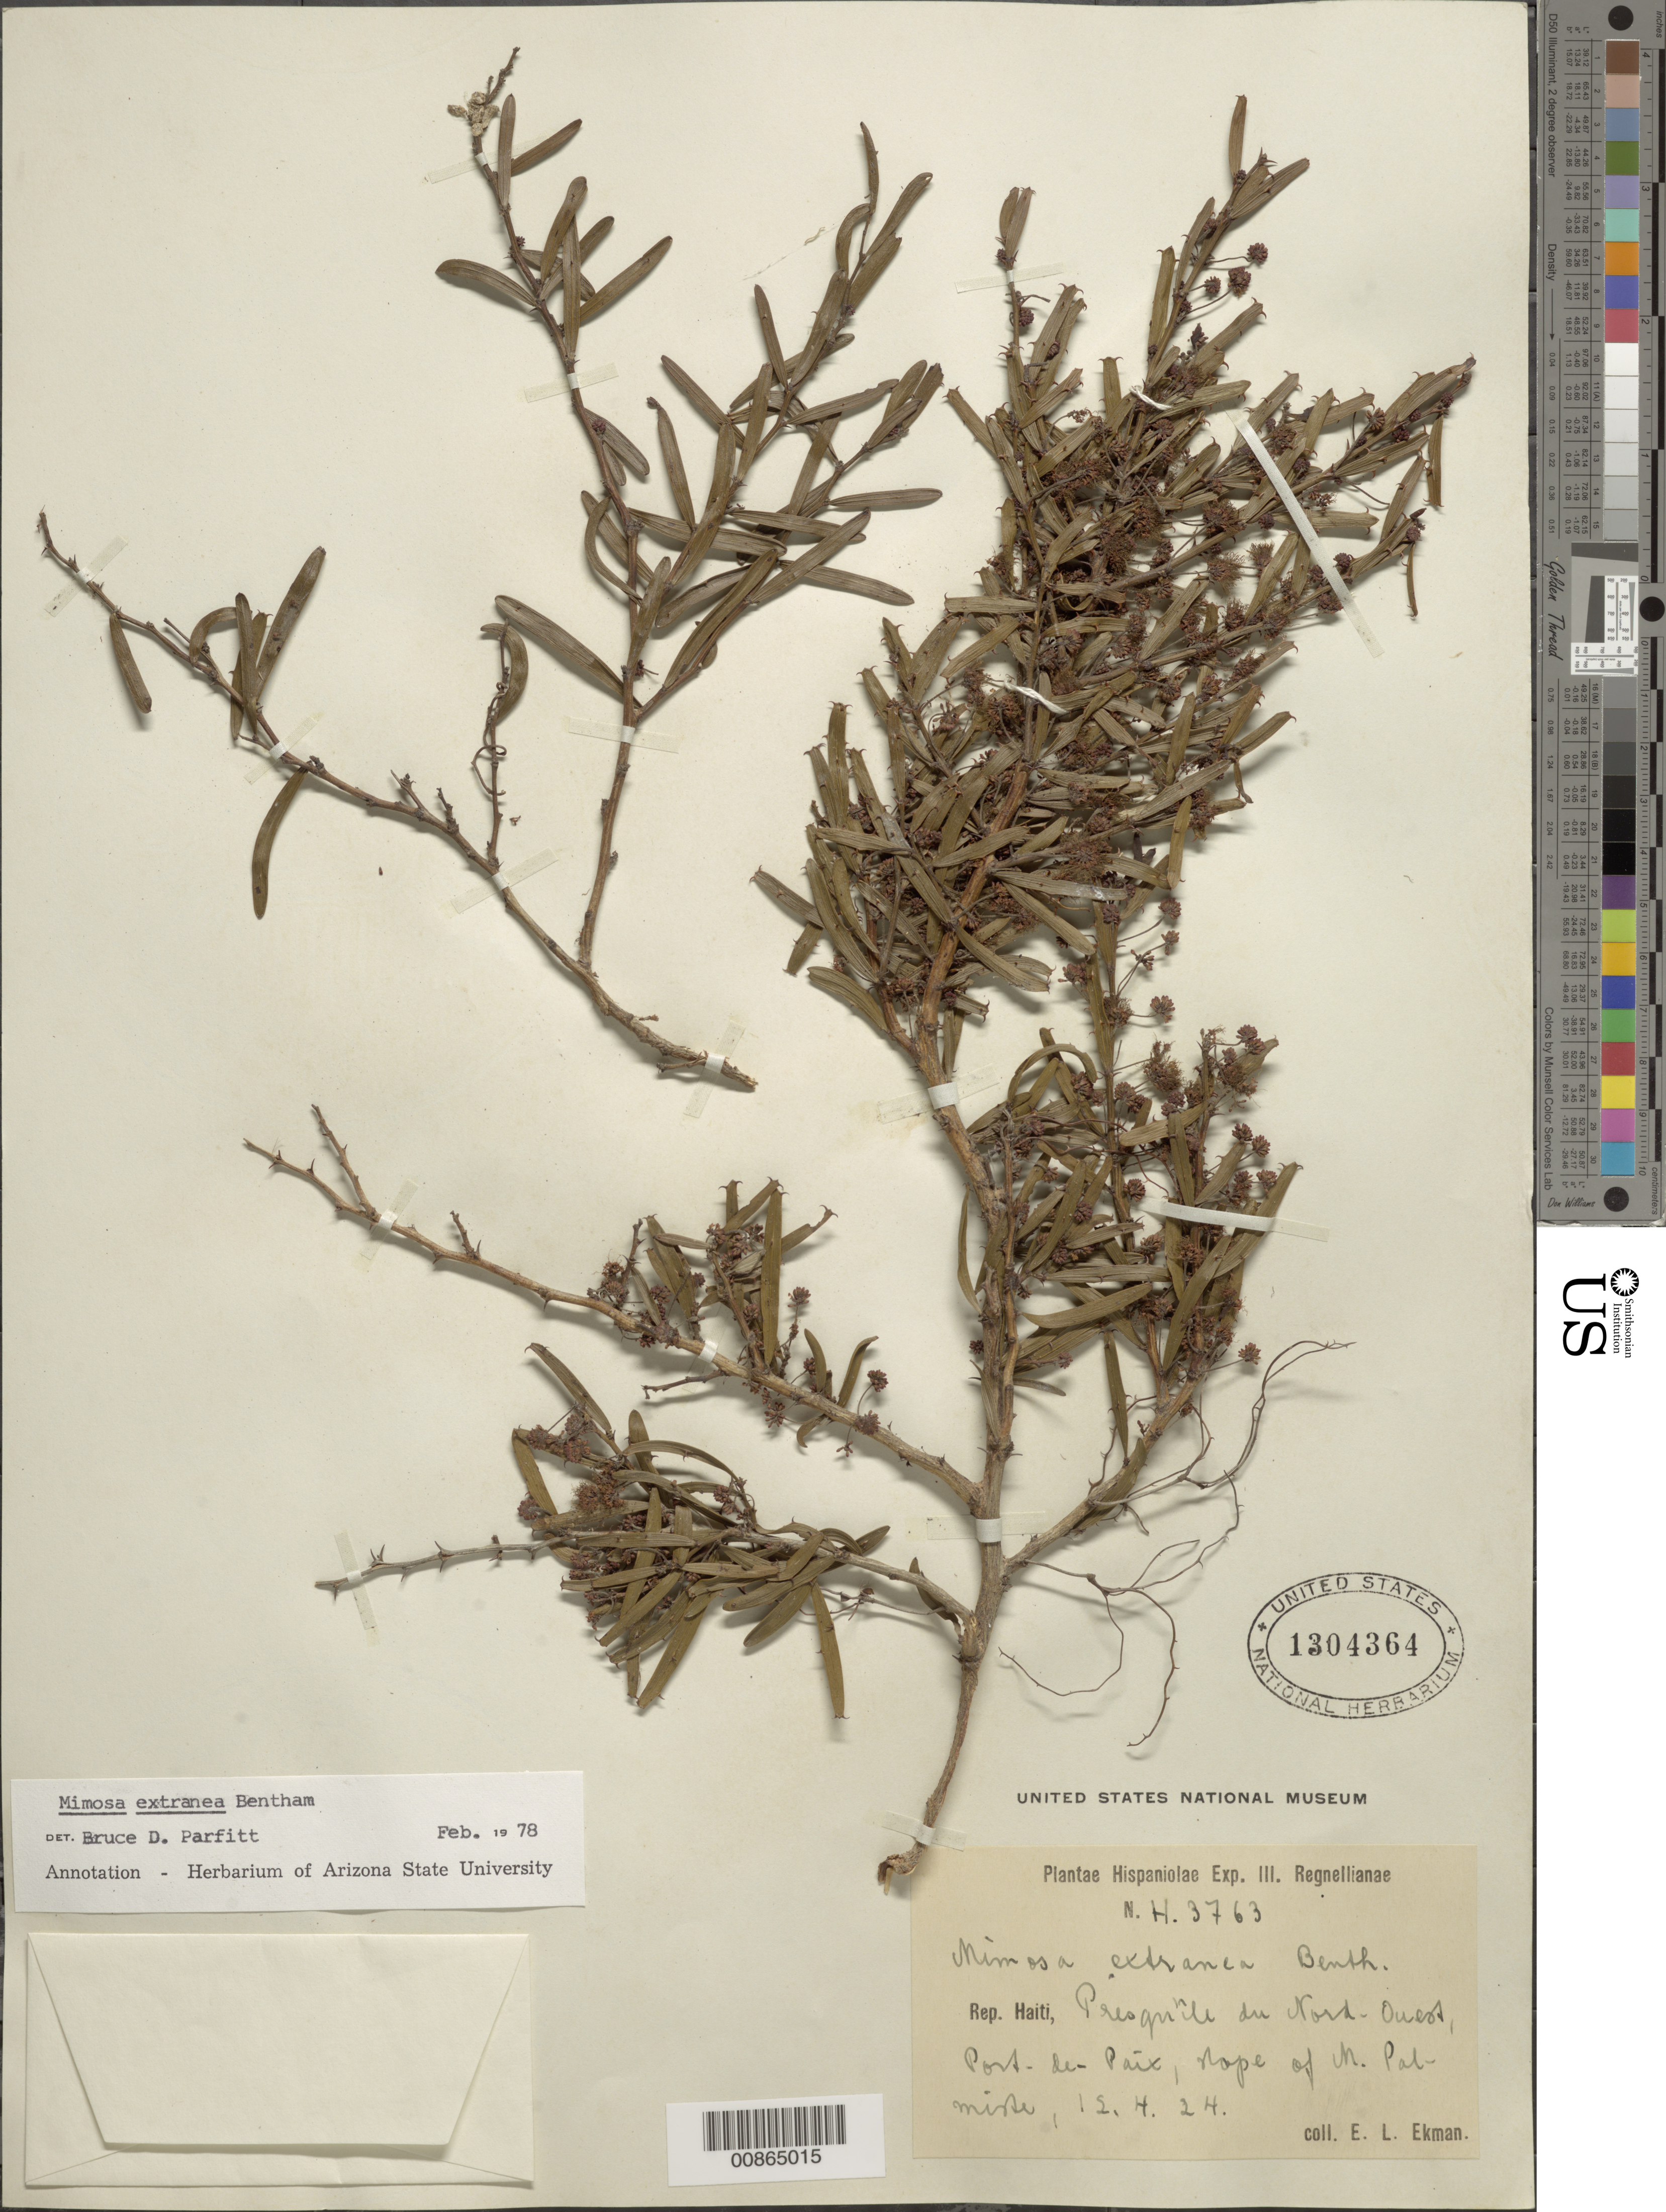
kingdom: Plantae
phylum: Tracheophyta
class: Magnoliopsida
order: Fabales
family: Fabaceae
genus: Mimosa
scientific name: Mimosa extranea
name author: Benth.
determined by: Parfitt, B. D., (ASU), Arizona State University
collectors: E. L. Ekman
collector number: H 3763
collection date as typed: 12 Apr 1924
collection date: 1924-04-12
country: Haiti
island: Hispaniola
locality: Presqu'île du Nord-Ouest, Port-de-Paix, slope of M. Palmiste.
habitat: Mountain slope.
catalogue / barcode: US 1304364